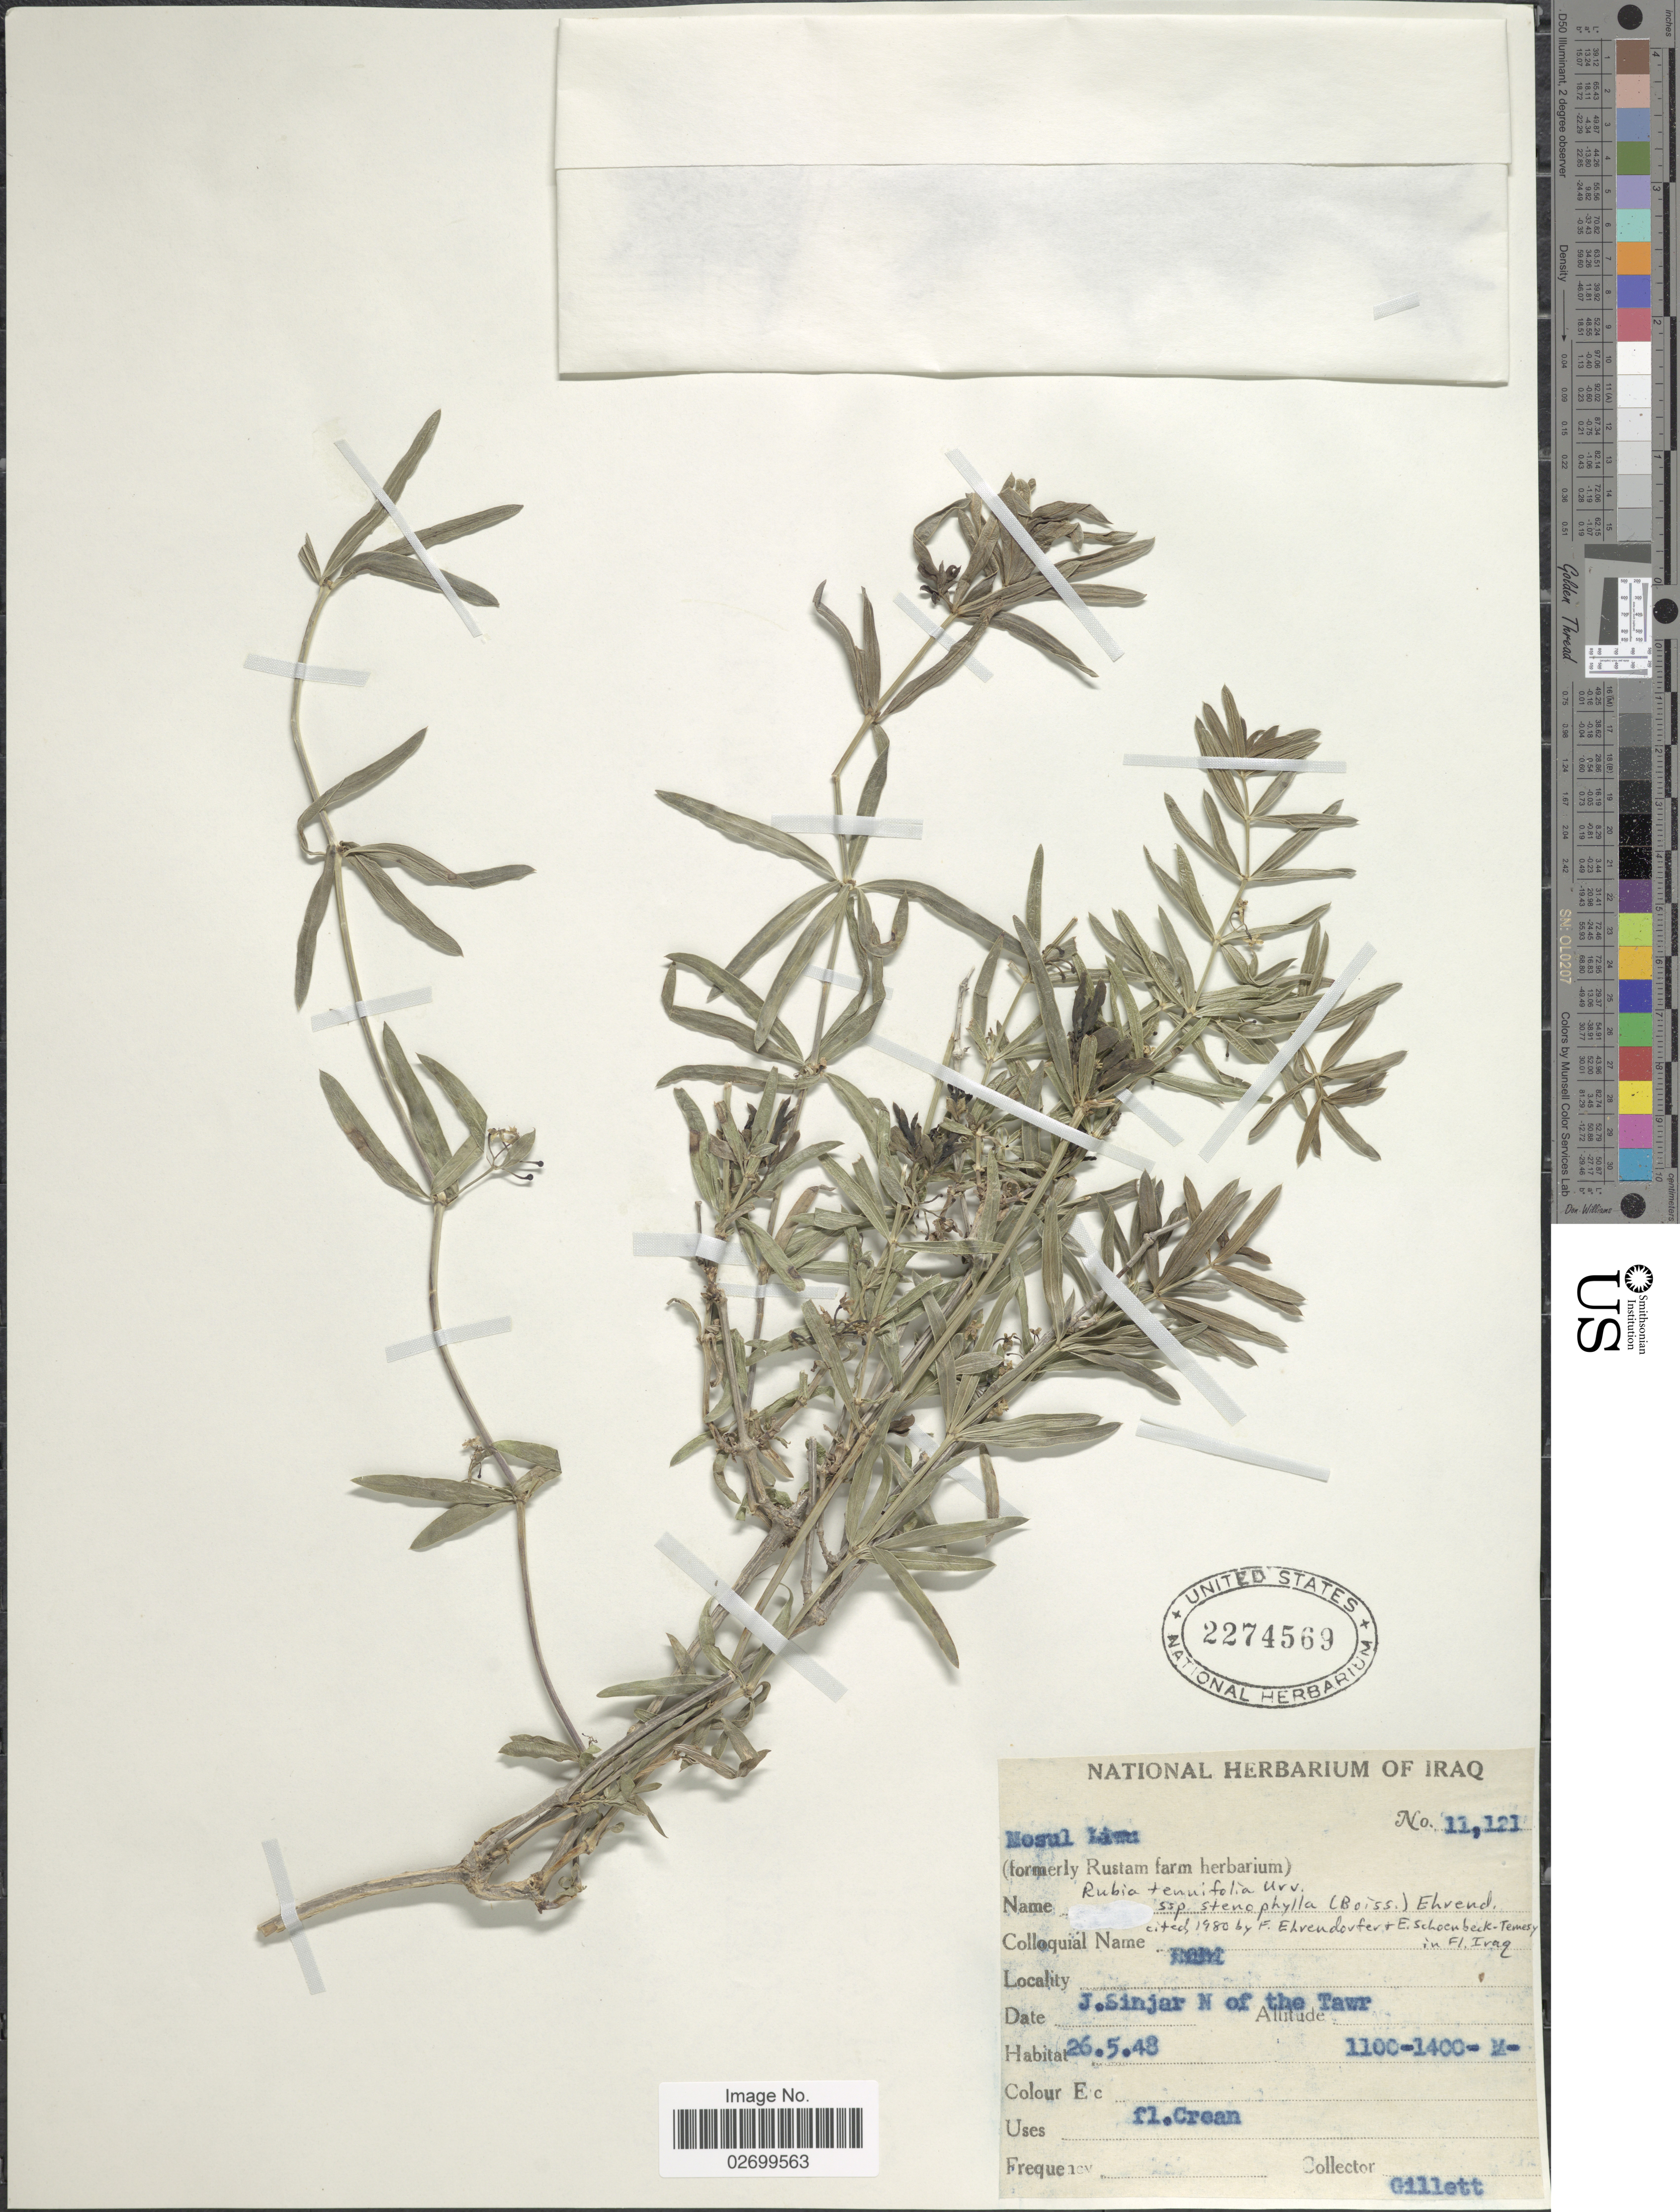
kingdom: Plantae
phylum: Tracheophyta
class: Magnoliopsida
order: Gentianales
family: Rubiaceae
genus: Rubia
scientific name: Rubia tenuifolia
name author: d'Urv.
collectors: Gillett, --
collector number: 11121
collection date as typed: Transcribed d/m/y: 26/5/48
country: Iraq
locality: J. Sinjar N of the Tawr, Mosul Liwa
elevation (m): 1100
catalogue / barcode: US 2274569